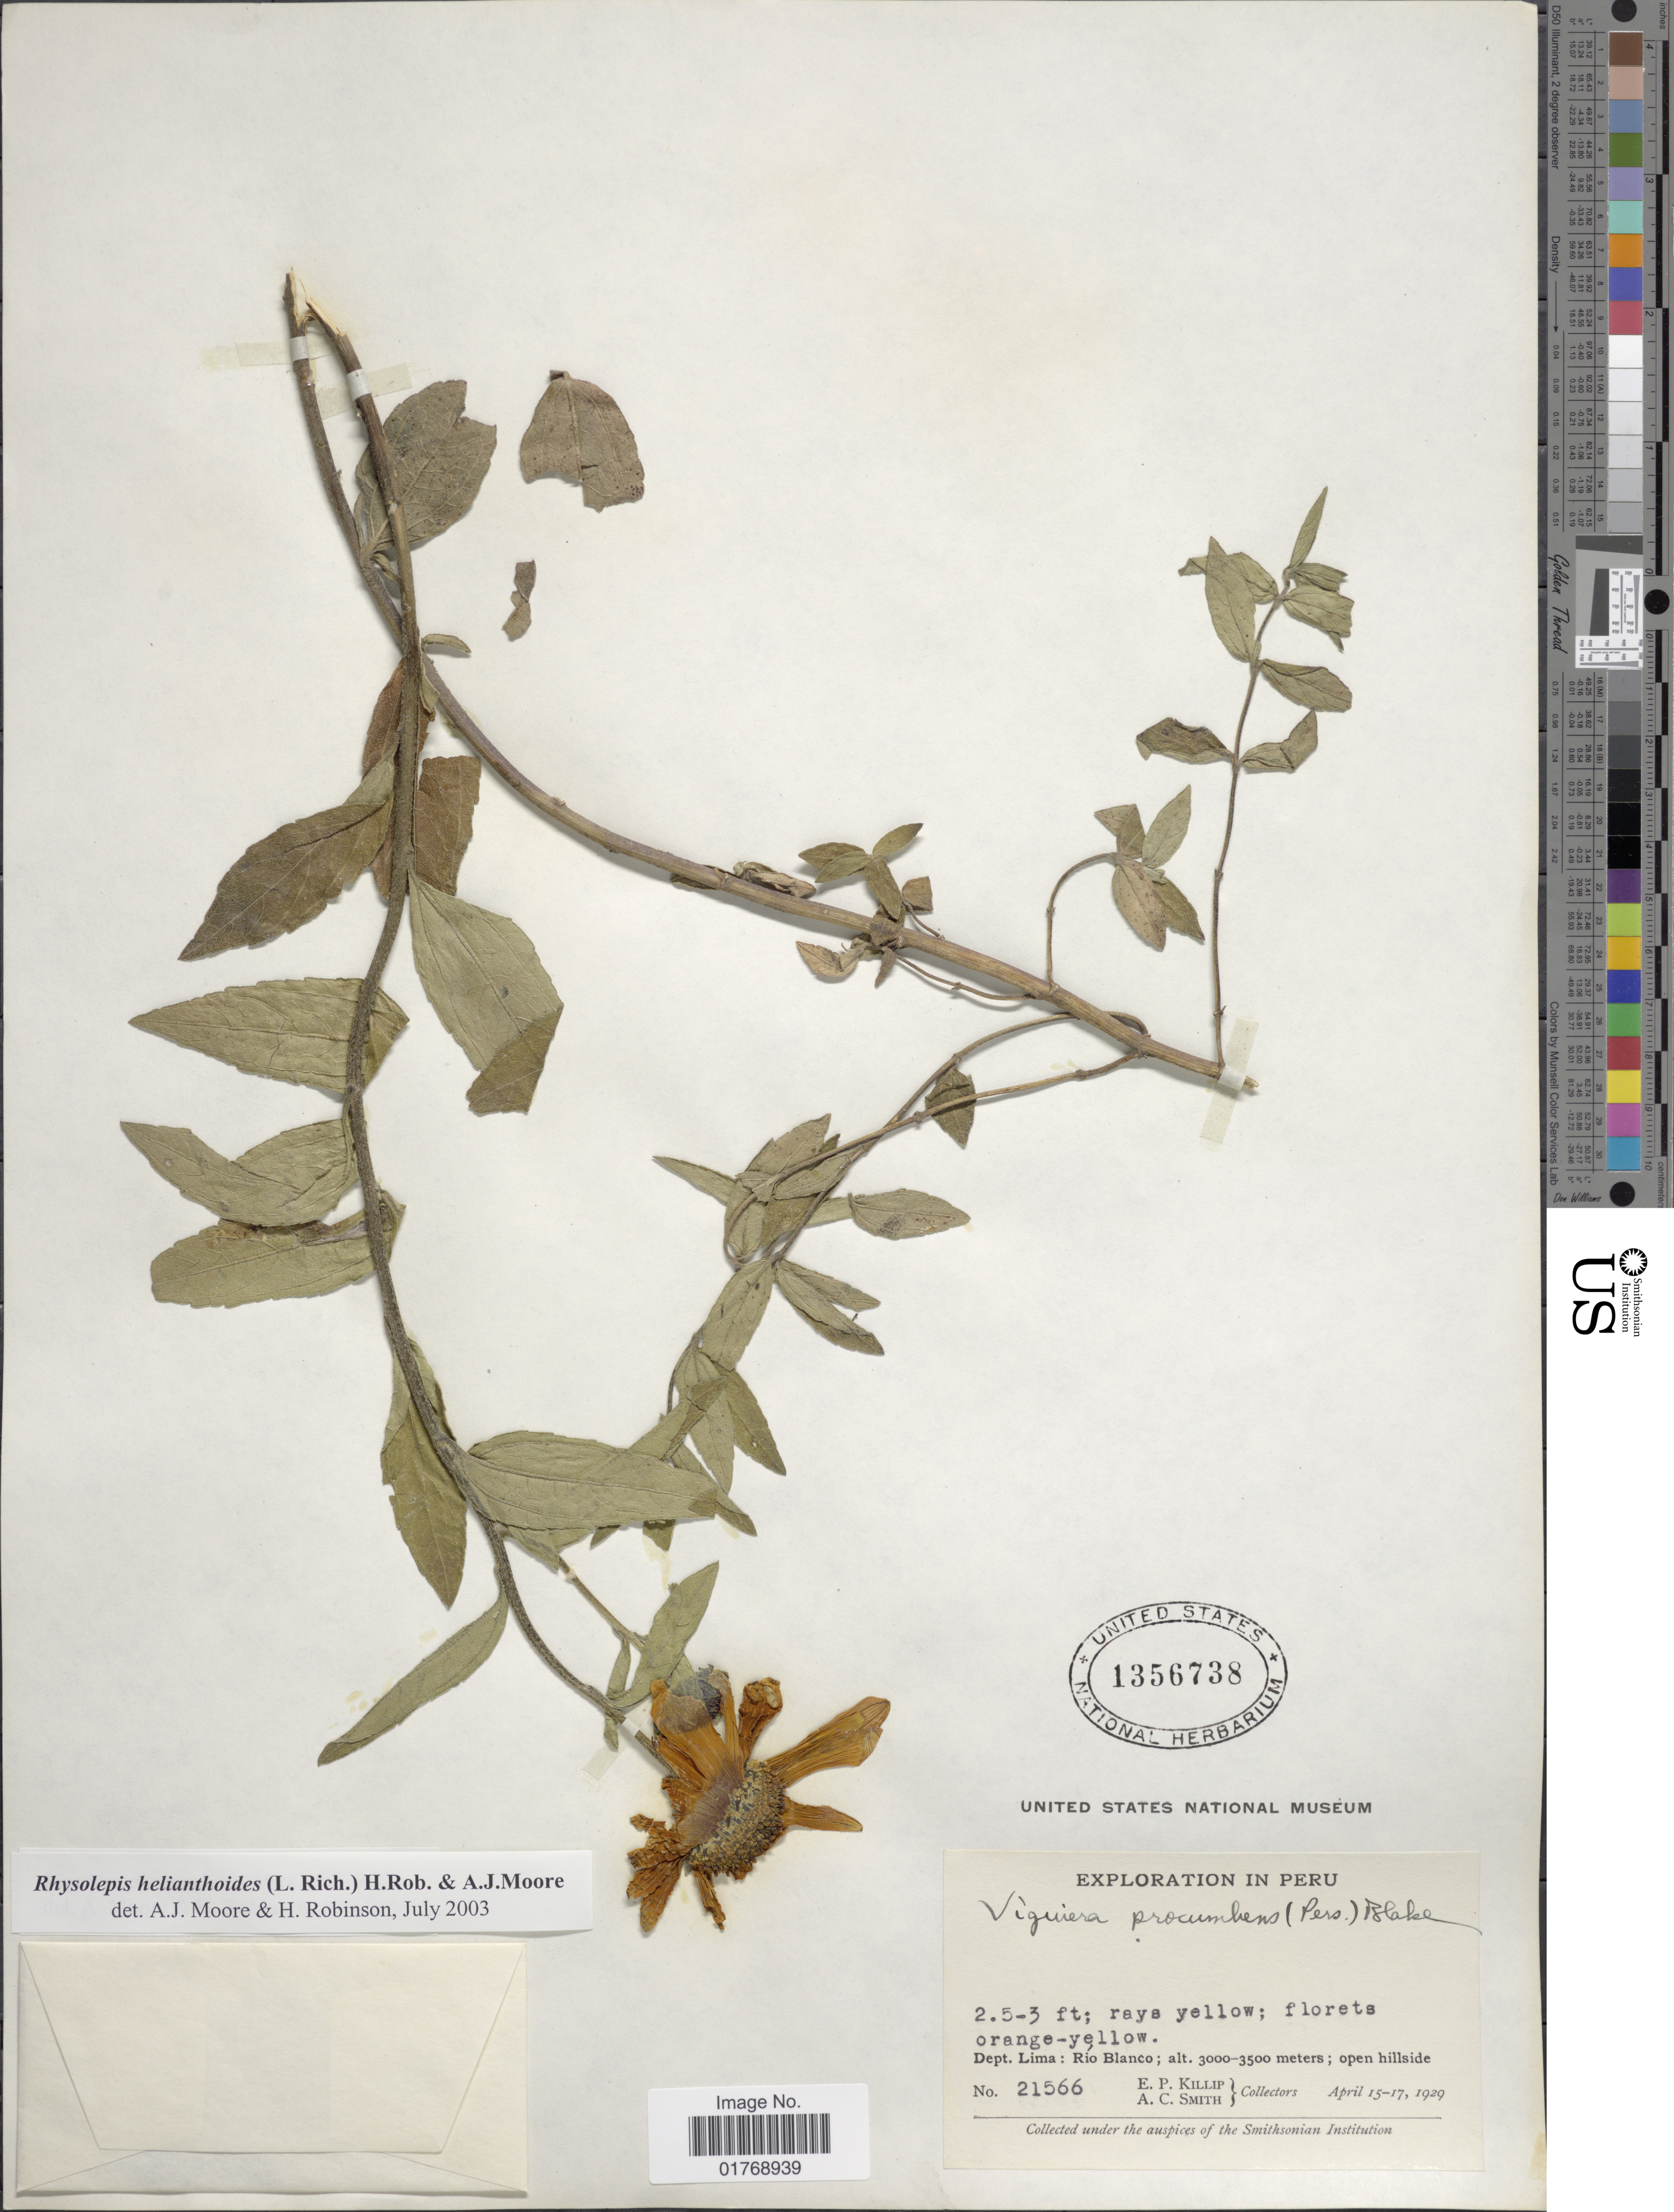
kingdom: Plantae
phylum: Tracheophyta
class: Magnoliopsida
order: Asterales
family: Asteraceae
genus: Viguiera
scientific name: Viguiera procumbens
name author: (Pers.) S.F. Blake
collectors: E. P. Killip & A. C. Smith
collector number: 21566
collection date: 1929-04-15/1929-04-17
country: Peru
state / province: Lima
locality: Dept. Lima: Río Blanco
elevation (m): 3000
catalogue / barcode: US 1356738